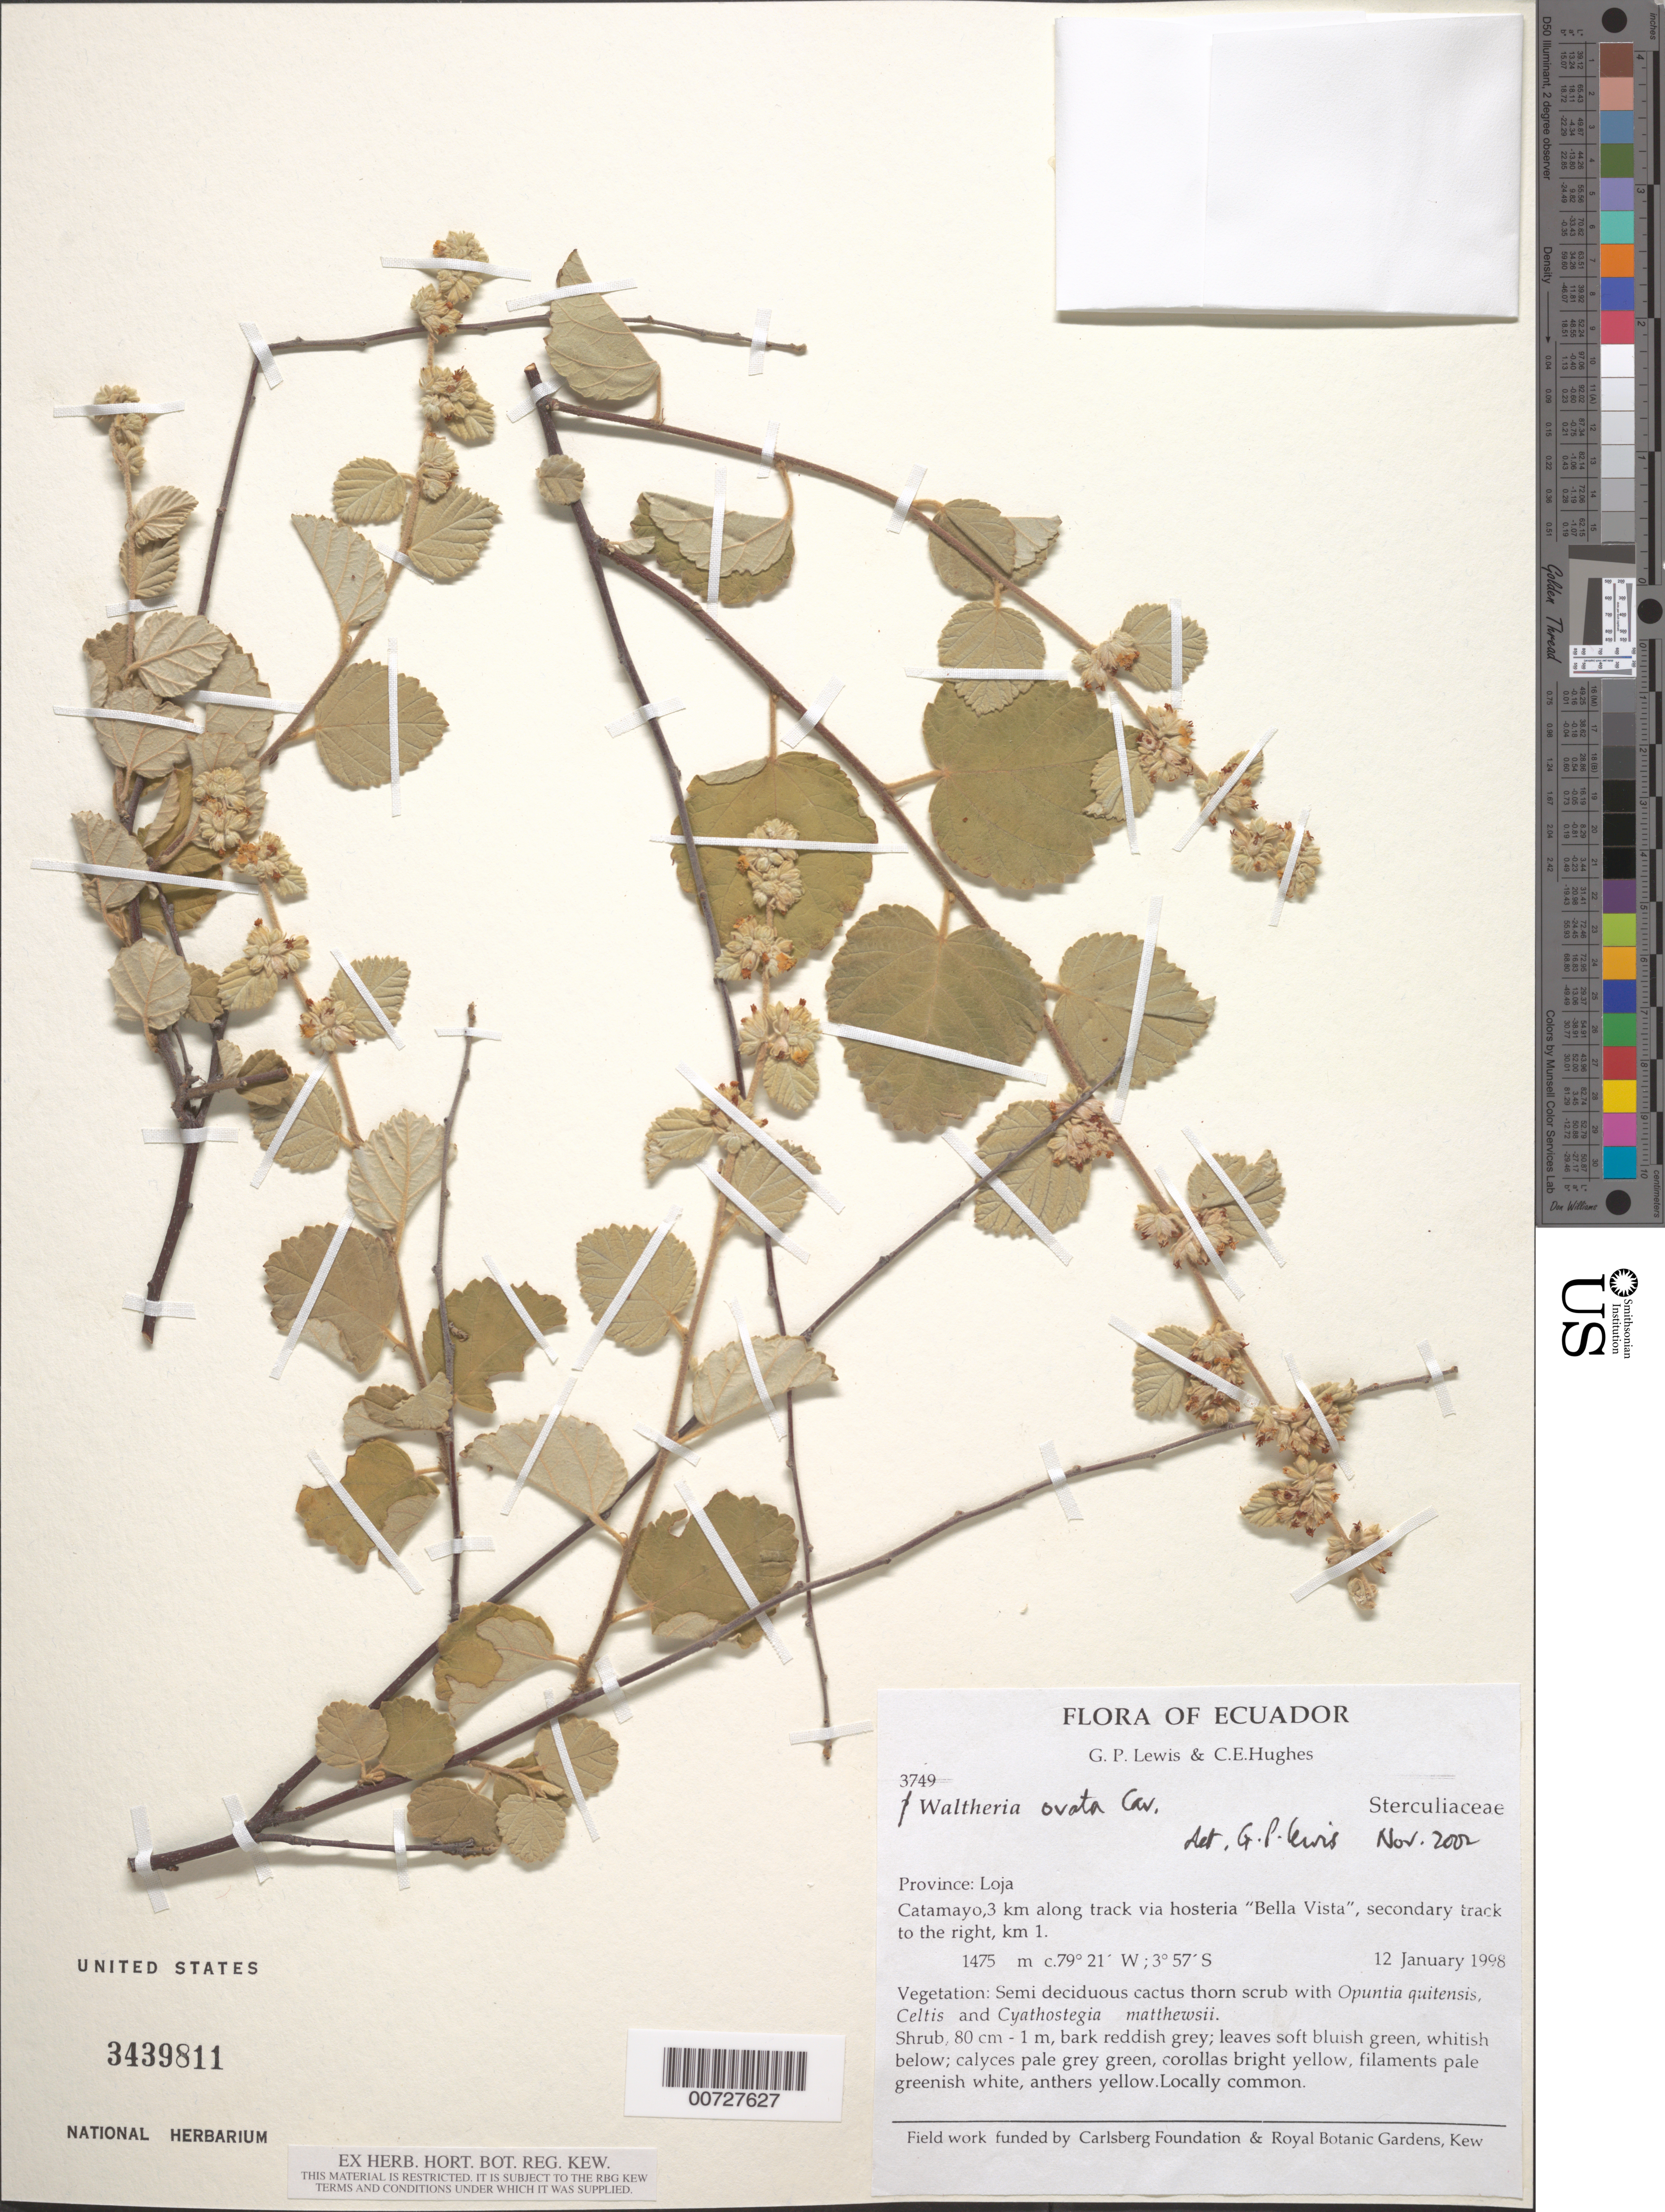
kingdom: Plantae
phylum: Tracheophyta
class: Magnoliopsida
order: Malvales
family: Malvaceae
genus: Waltheria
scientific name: Waltheria ovata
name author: Cav.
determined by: Lewis, Gwilym P.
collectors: G. P. Lewis & C. Hughes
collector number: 3749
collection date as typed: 12 Jan 1998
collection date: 1998-01-12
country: Ecuador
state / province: Loja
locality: Catamayo, 3 km along track via hosteria "Bella Vista", secondary track to the right, km 1.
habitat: Semi-deciduous cactus thorn scrub with Opuntia quitensis.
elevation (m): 1475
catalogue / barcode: US 3439811